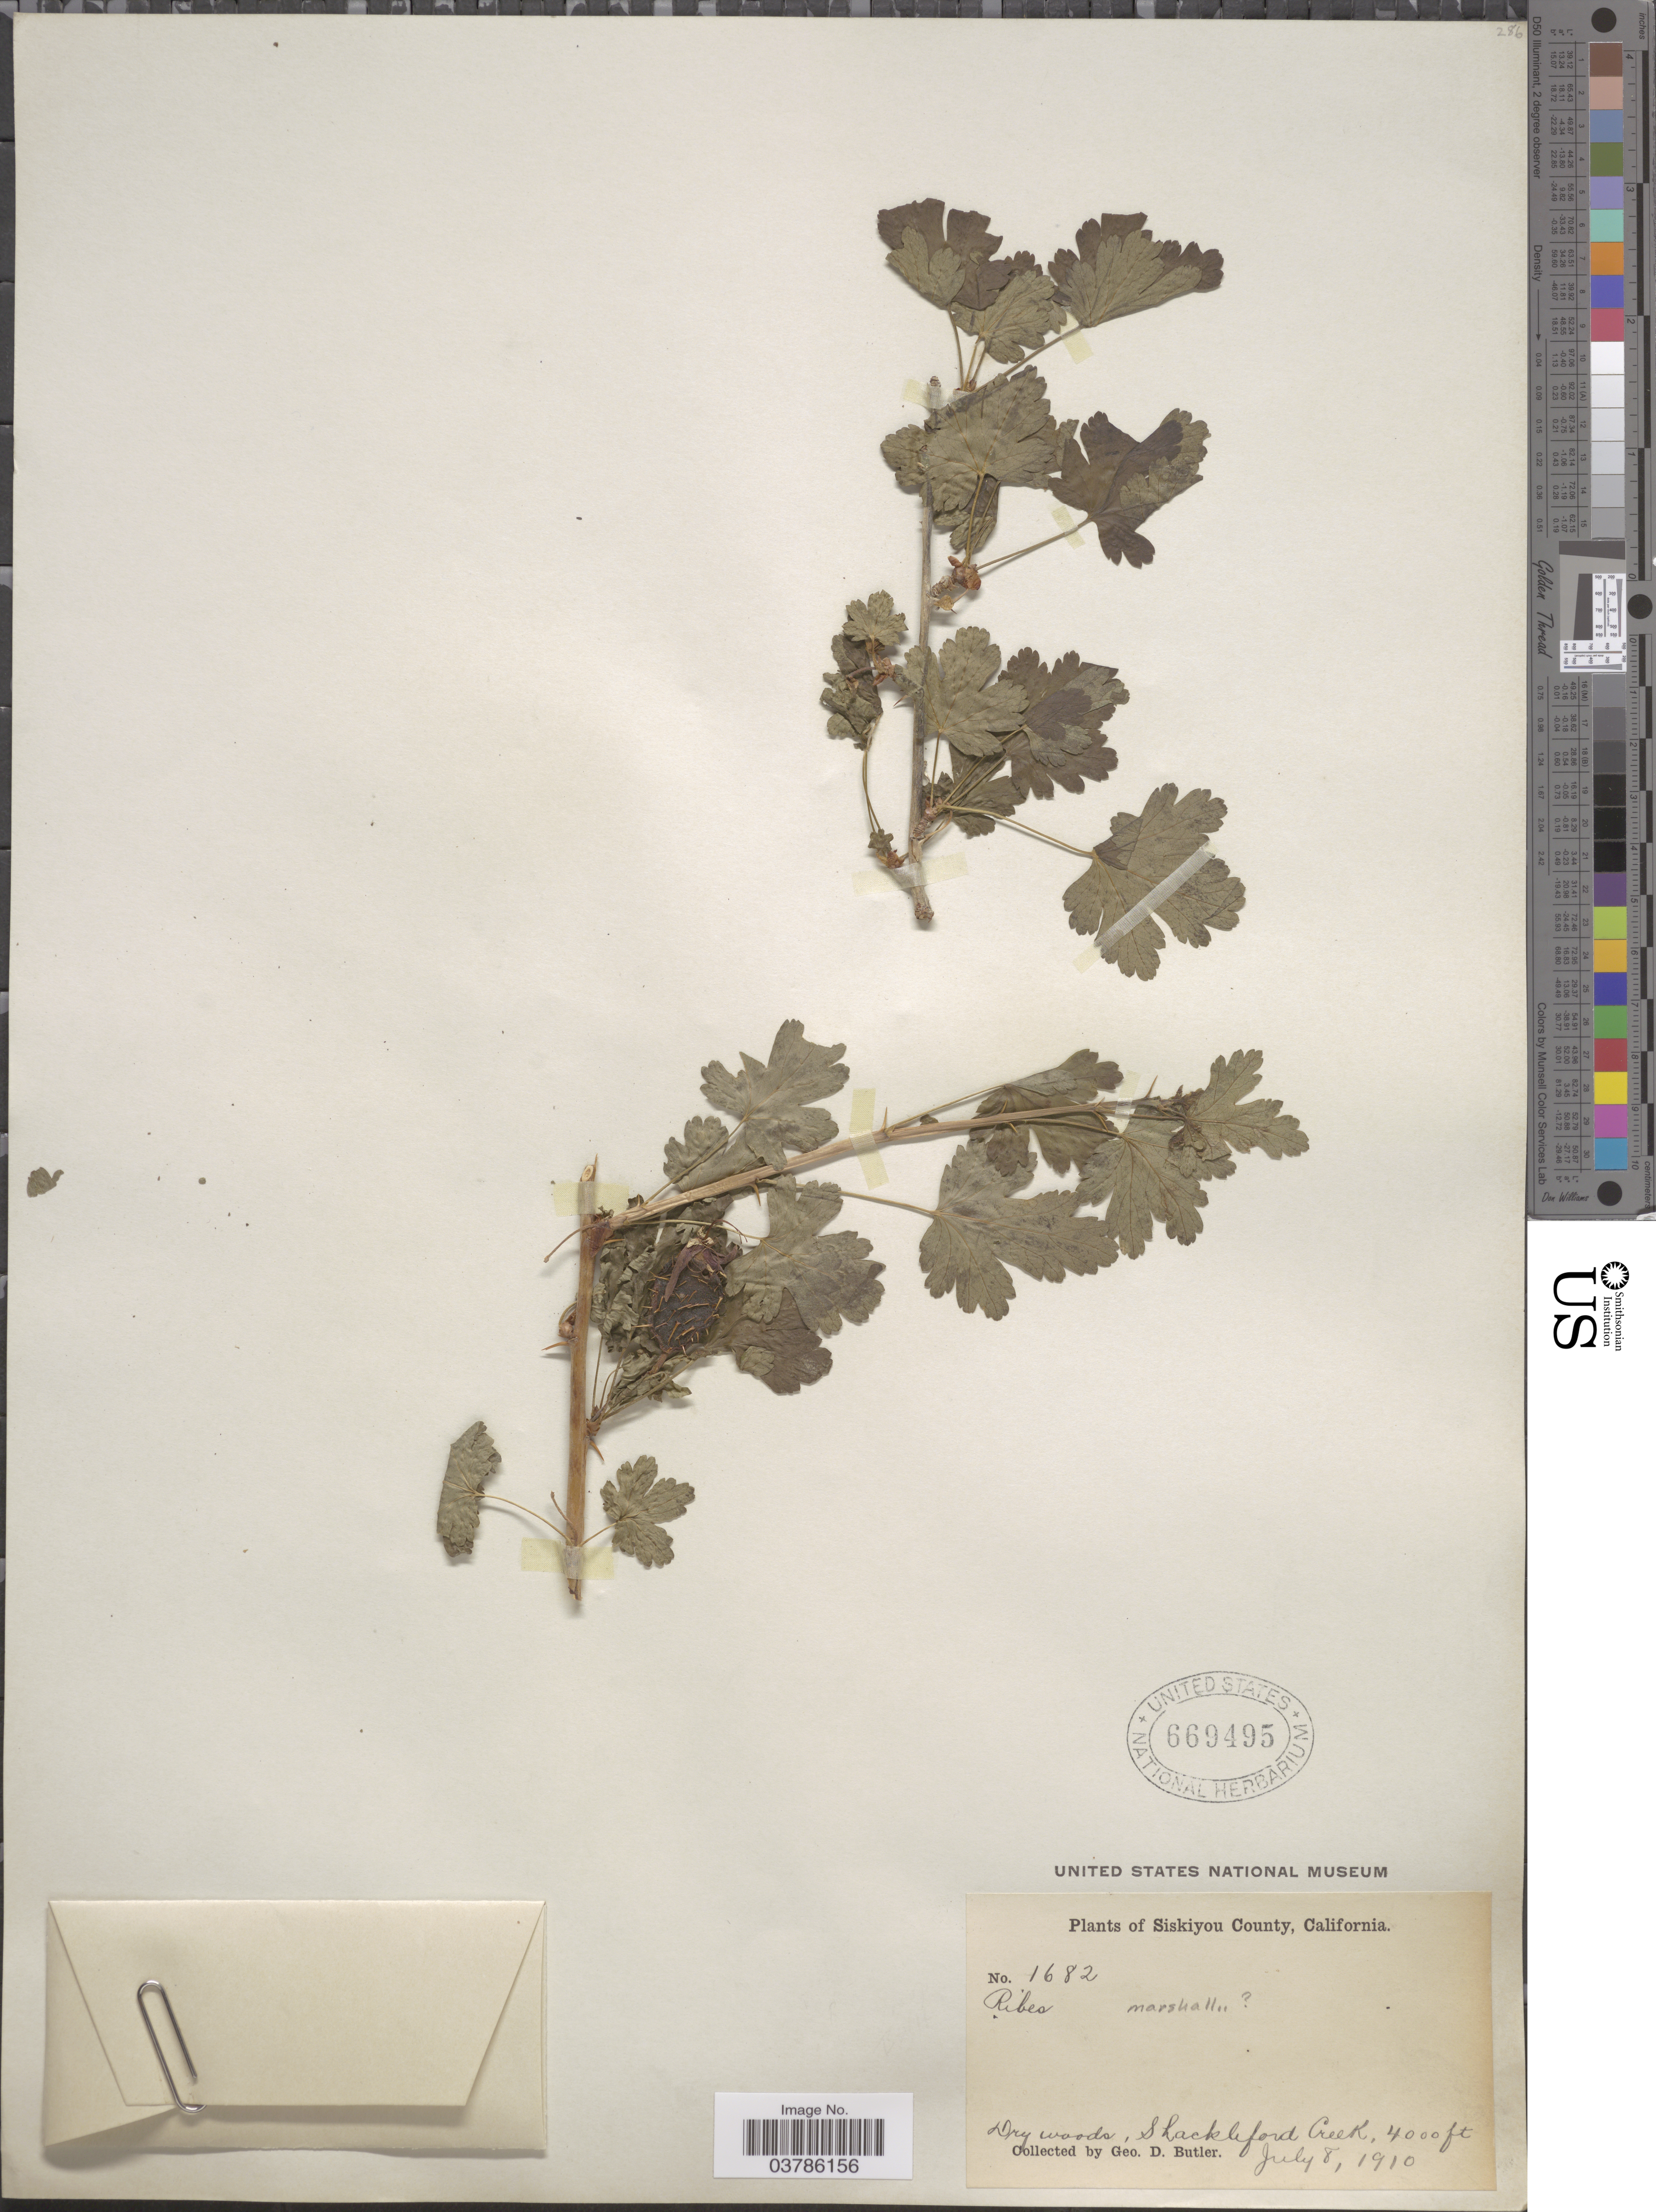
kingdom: Plantae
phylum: Tracheophyta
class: Magnoliopsida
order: Saxifragales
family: Grossulariaceae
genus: Ribes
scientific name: Ribes binominatum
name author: A. Heller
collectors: G. D. Butler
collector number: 1682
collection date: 1910-07-08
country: United States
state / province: California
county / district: Siskiyou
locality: Siskiyou County. Shackleford Creek.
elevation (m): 1219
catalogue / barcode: US 669495